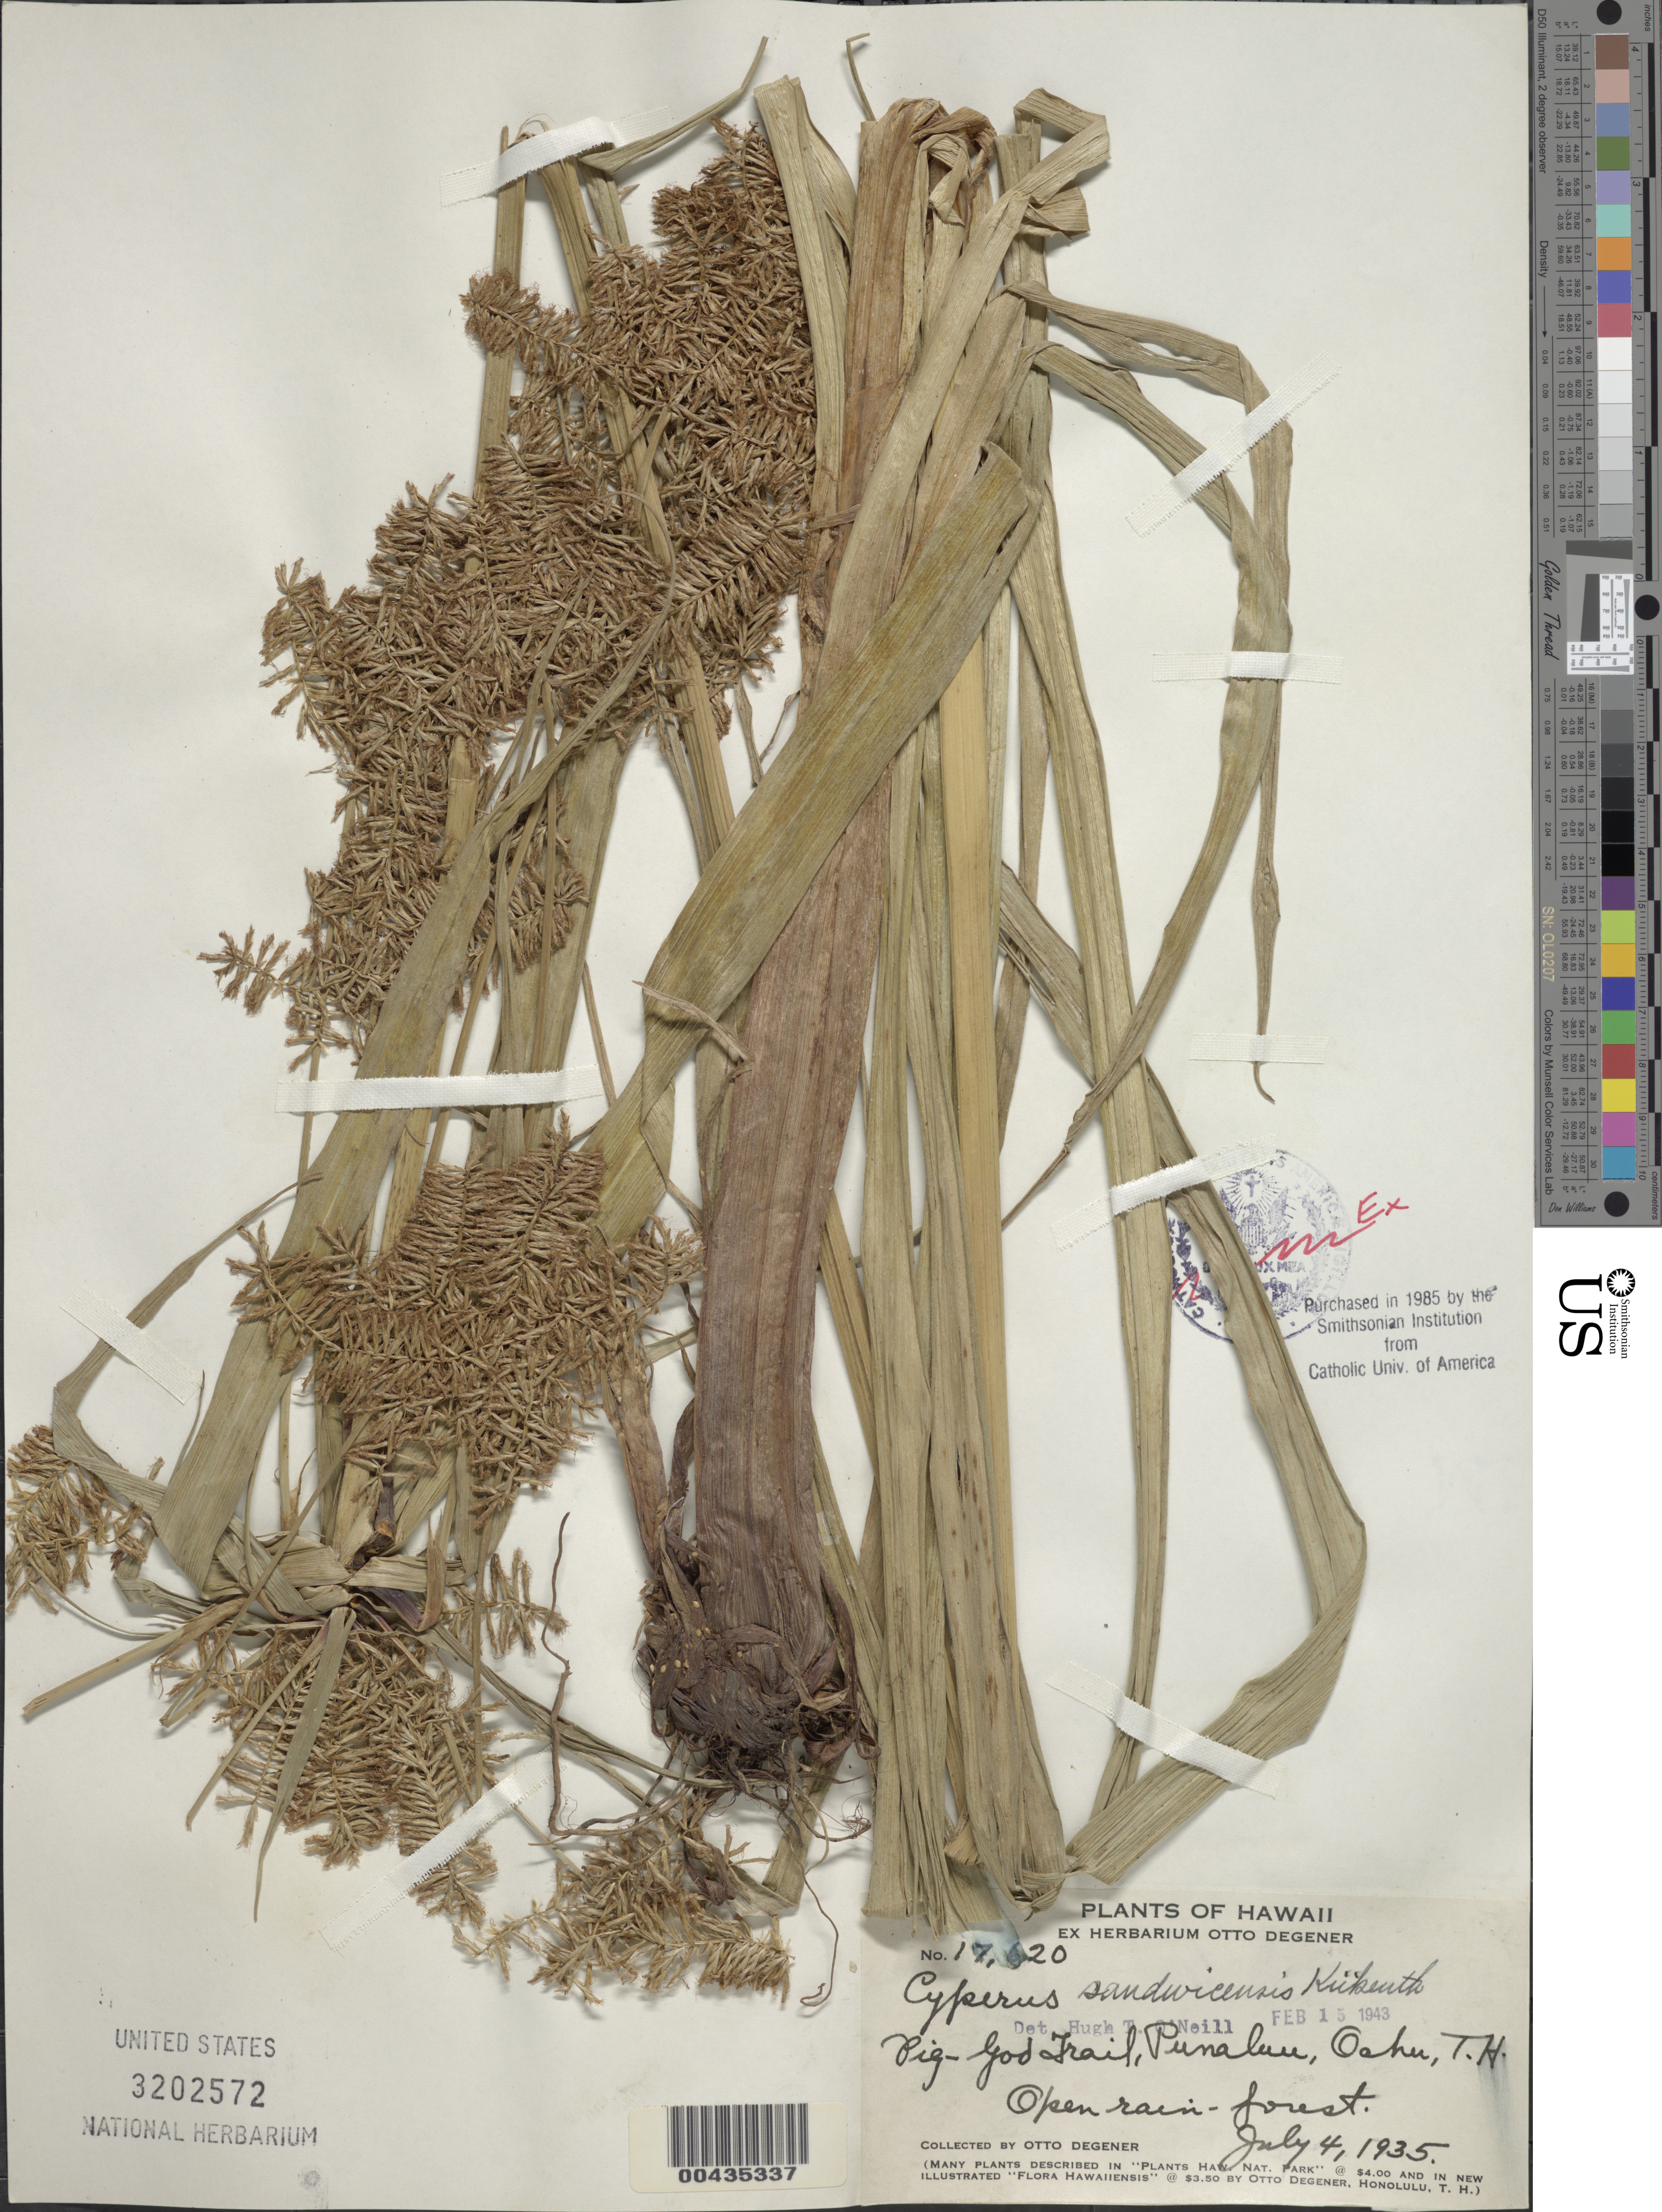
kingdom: Plantae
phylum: Tracheophyta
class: Liliopsida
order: Poales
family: Cyperaceae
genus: Cyperus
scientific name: Cyperus sandwicensis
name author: Kük.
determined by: O'Neill, Hugh T.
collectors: O. Degener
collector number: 17020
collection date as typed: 4 Jul 1935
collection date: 1935-07-04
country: United States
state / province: Hawaii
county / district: Honolulu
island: Oahu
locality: Pig-God Trail, Punaluu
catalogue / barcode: US 3202572